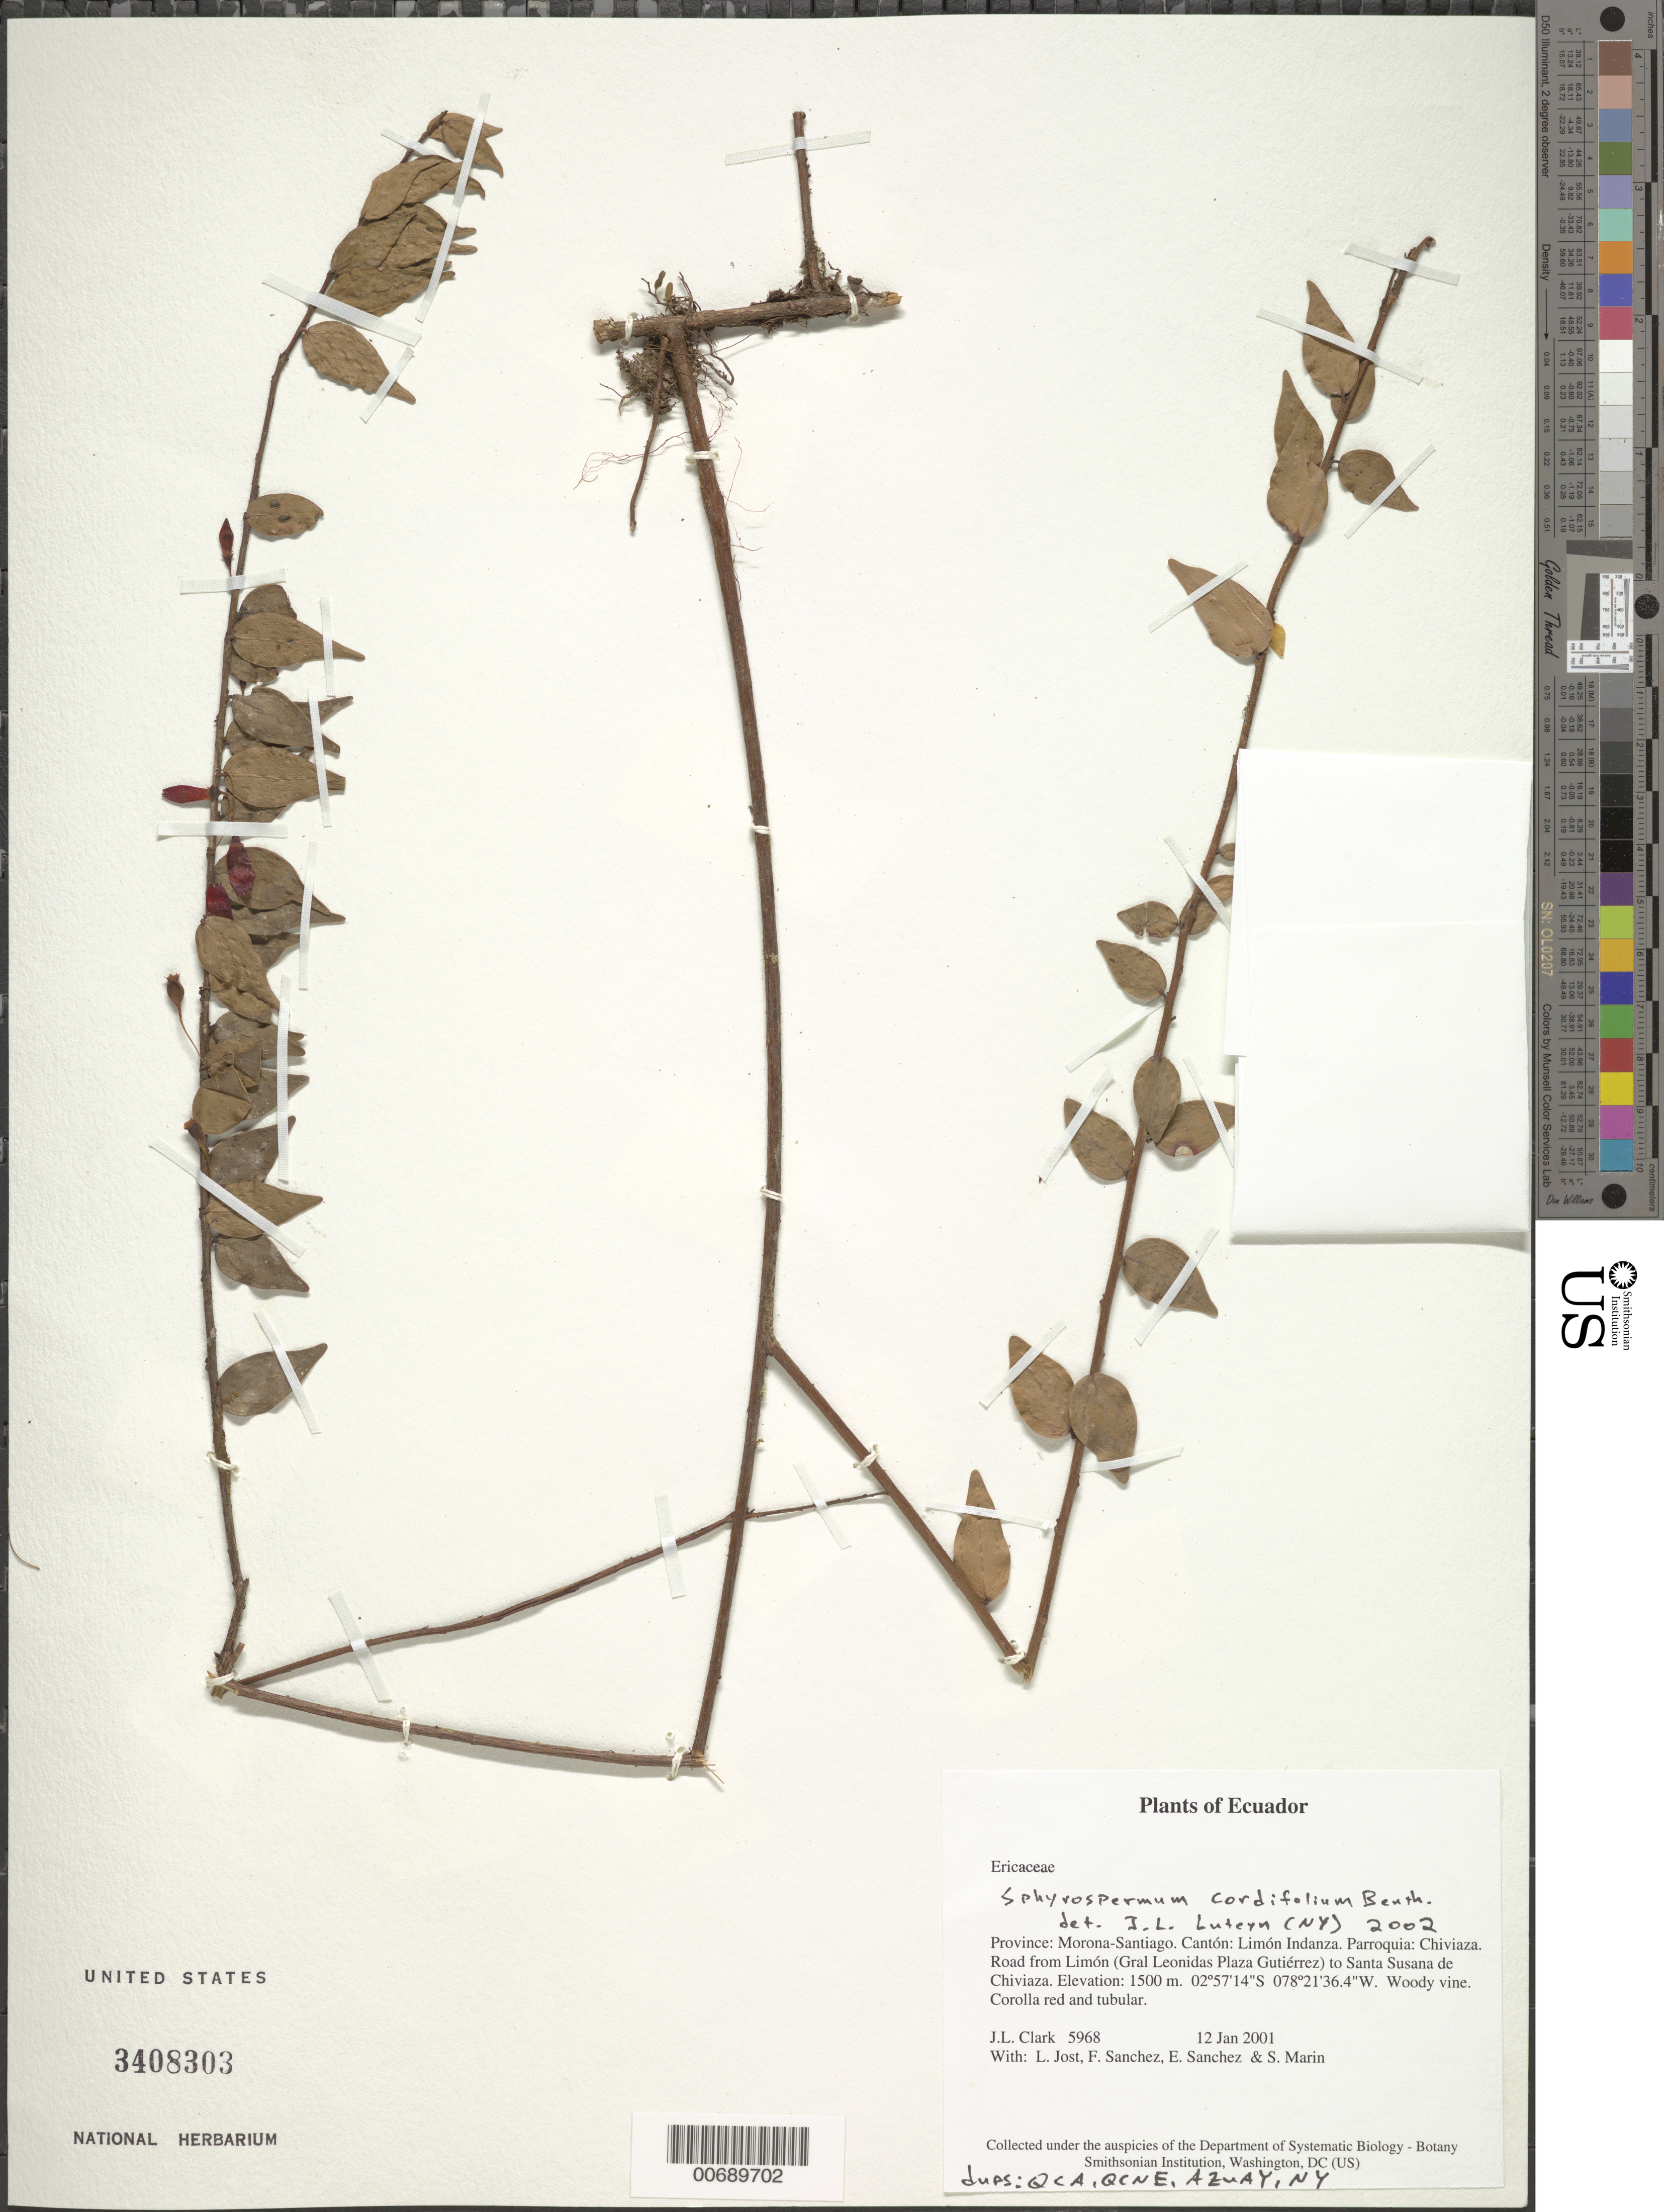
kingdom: Plantae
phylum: Tracheophyta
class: Magnoliopsida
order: Ericales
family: Ericaceae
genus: Sphyrospermum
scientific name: Sphyrospermum cordifolium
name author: Benth.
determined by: Luteyn, J. L.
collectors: J. L. Clark, L. Jost, F. Sanchez, E. Sanchez & S. Marin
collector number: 5968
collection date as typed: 12 Jan 2001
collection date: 2001-01-12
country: Ecuador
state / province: Morona-Santiago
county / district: Limón Indanza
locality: Parroquia: Chiviaza. Road from Limón (Gral Leonidas Plaza Gutiérrez) to Santa Susana de Chiviaza.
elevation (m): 1500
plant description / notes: AZUAY, NY, QCA, QCNE, US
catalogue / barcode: US 3408303